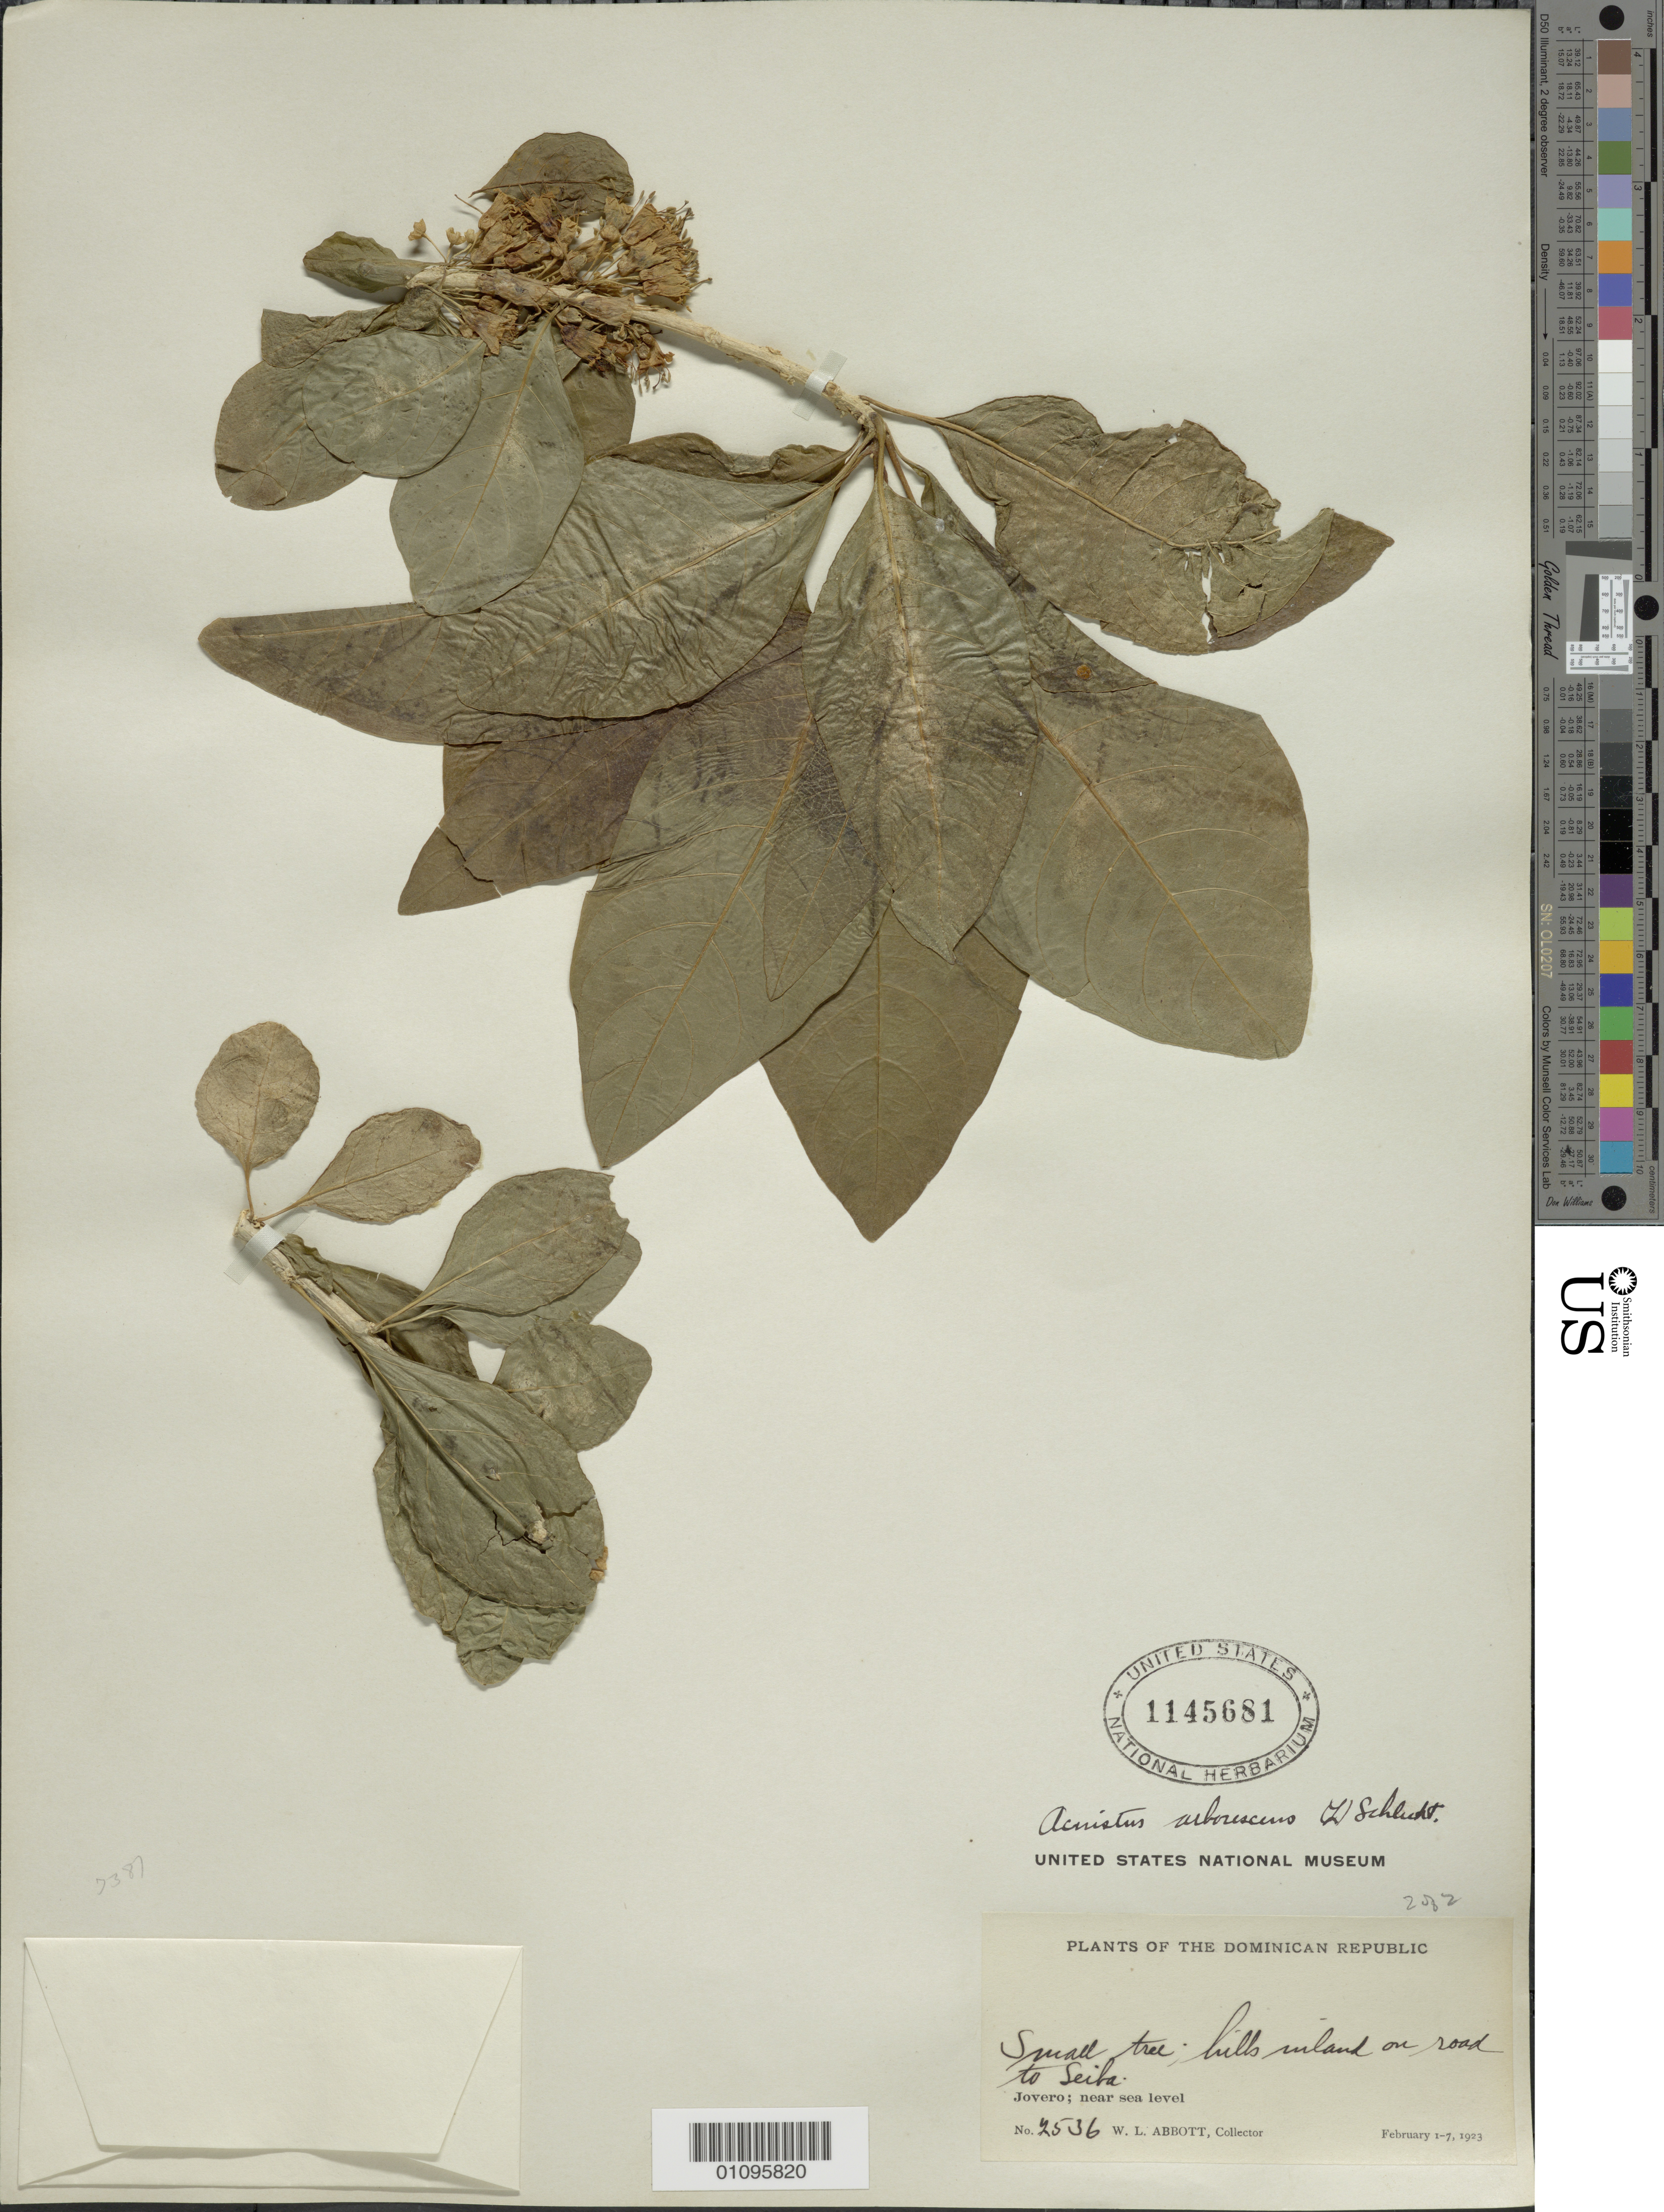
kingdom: Plantae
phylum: Tracheophyta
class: Magnoliopsida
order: Solanales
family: Solanaceae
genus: Acnistus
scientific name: Acnistus arborescens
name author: (L.) Schltdl.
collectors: W. L. Abbott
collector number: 2536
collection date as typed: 01 Feb 1923 to 07 Feb 1923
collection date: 1923-02-01/1923-02-07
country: Dominican Republic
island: Hispaniola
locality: Jovero, road to Seiba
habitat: Hills inland on road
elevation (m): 0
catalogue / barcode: US 1145681